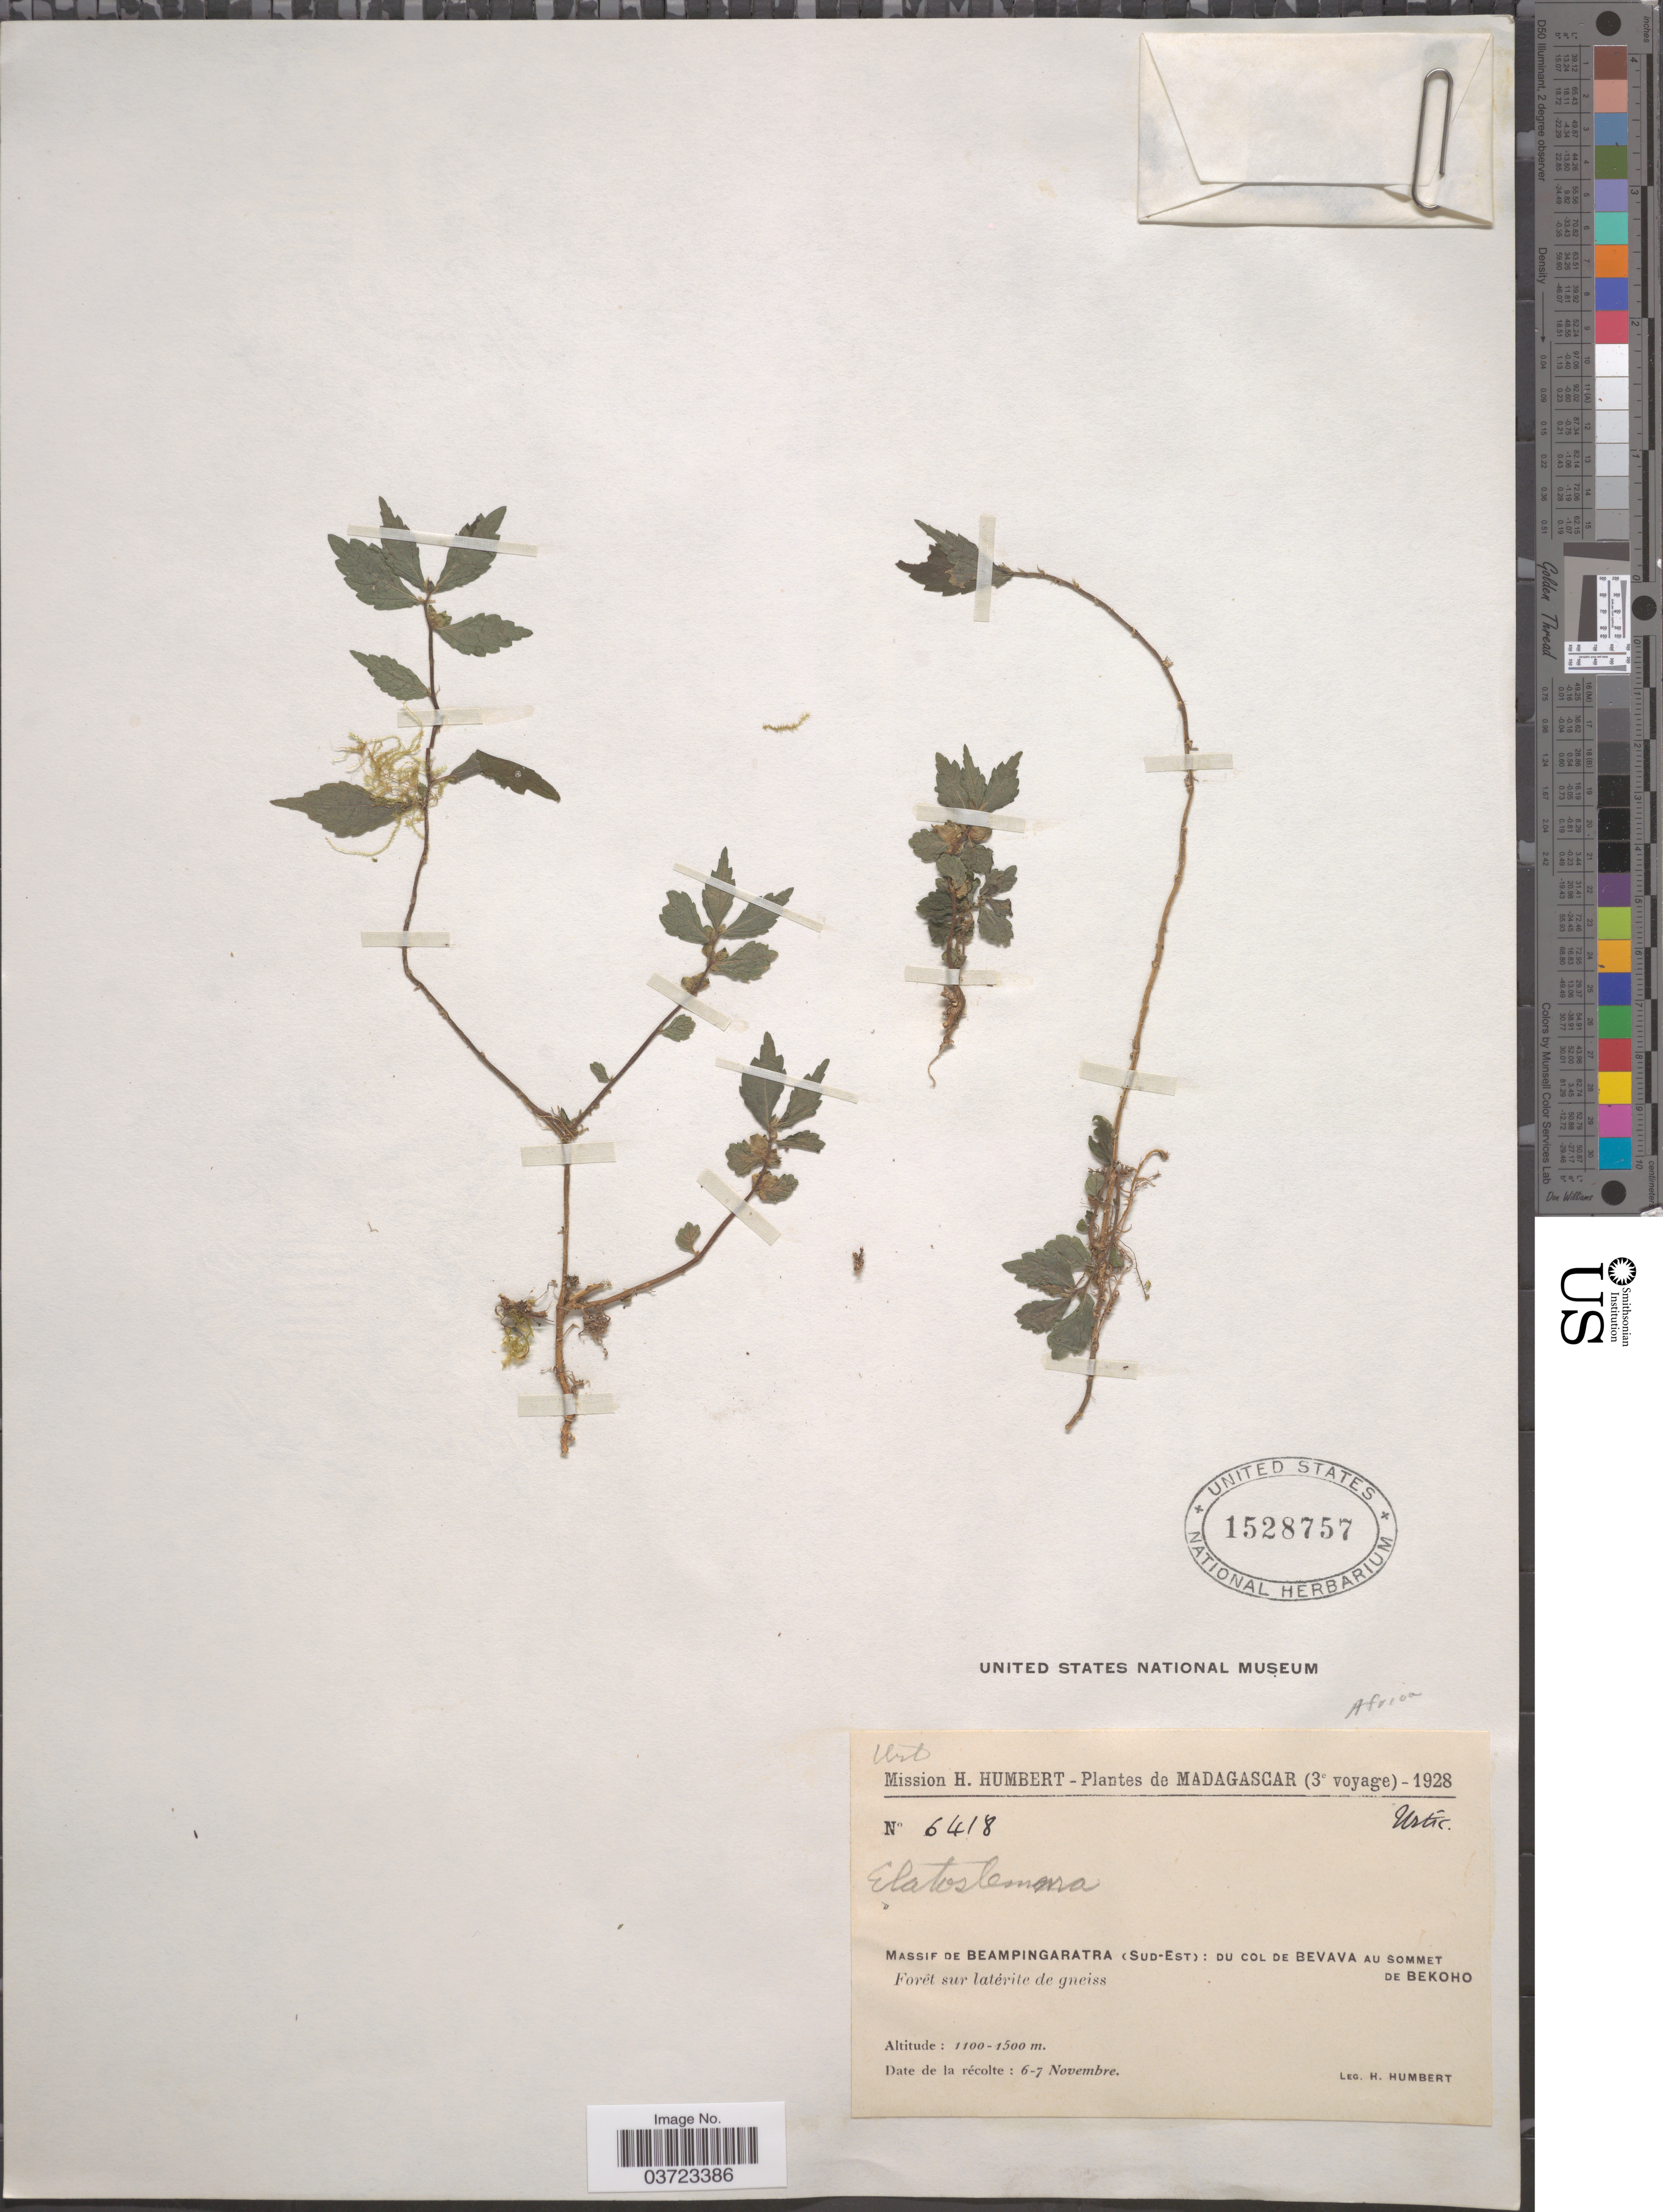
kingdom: Plantae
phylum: Tracheophyta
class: Magnoliopsida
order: Rosales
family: Urticaceae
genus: Elatostema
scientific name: Elatostema sp.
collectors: H. Humbert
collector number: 6418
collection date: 1928-11-06/1928-11-07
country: Madagascar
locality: Massif de Beampingaratra (Sud-Est): du col de Bevava au sommet de Bekoho. Forêt sur latérite de gneiss.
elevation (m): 1100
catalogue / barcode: US 1528757